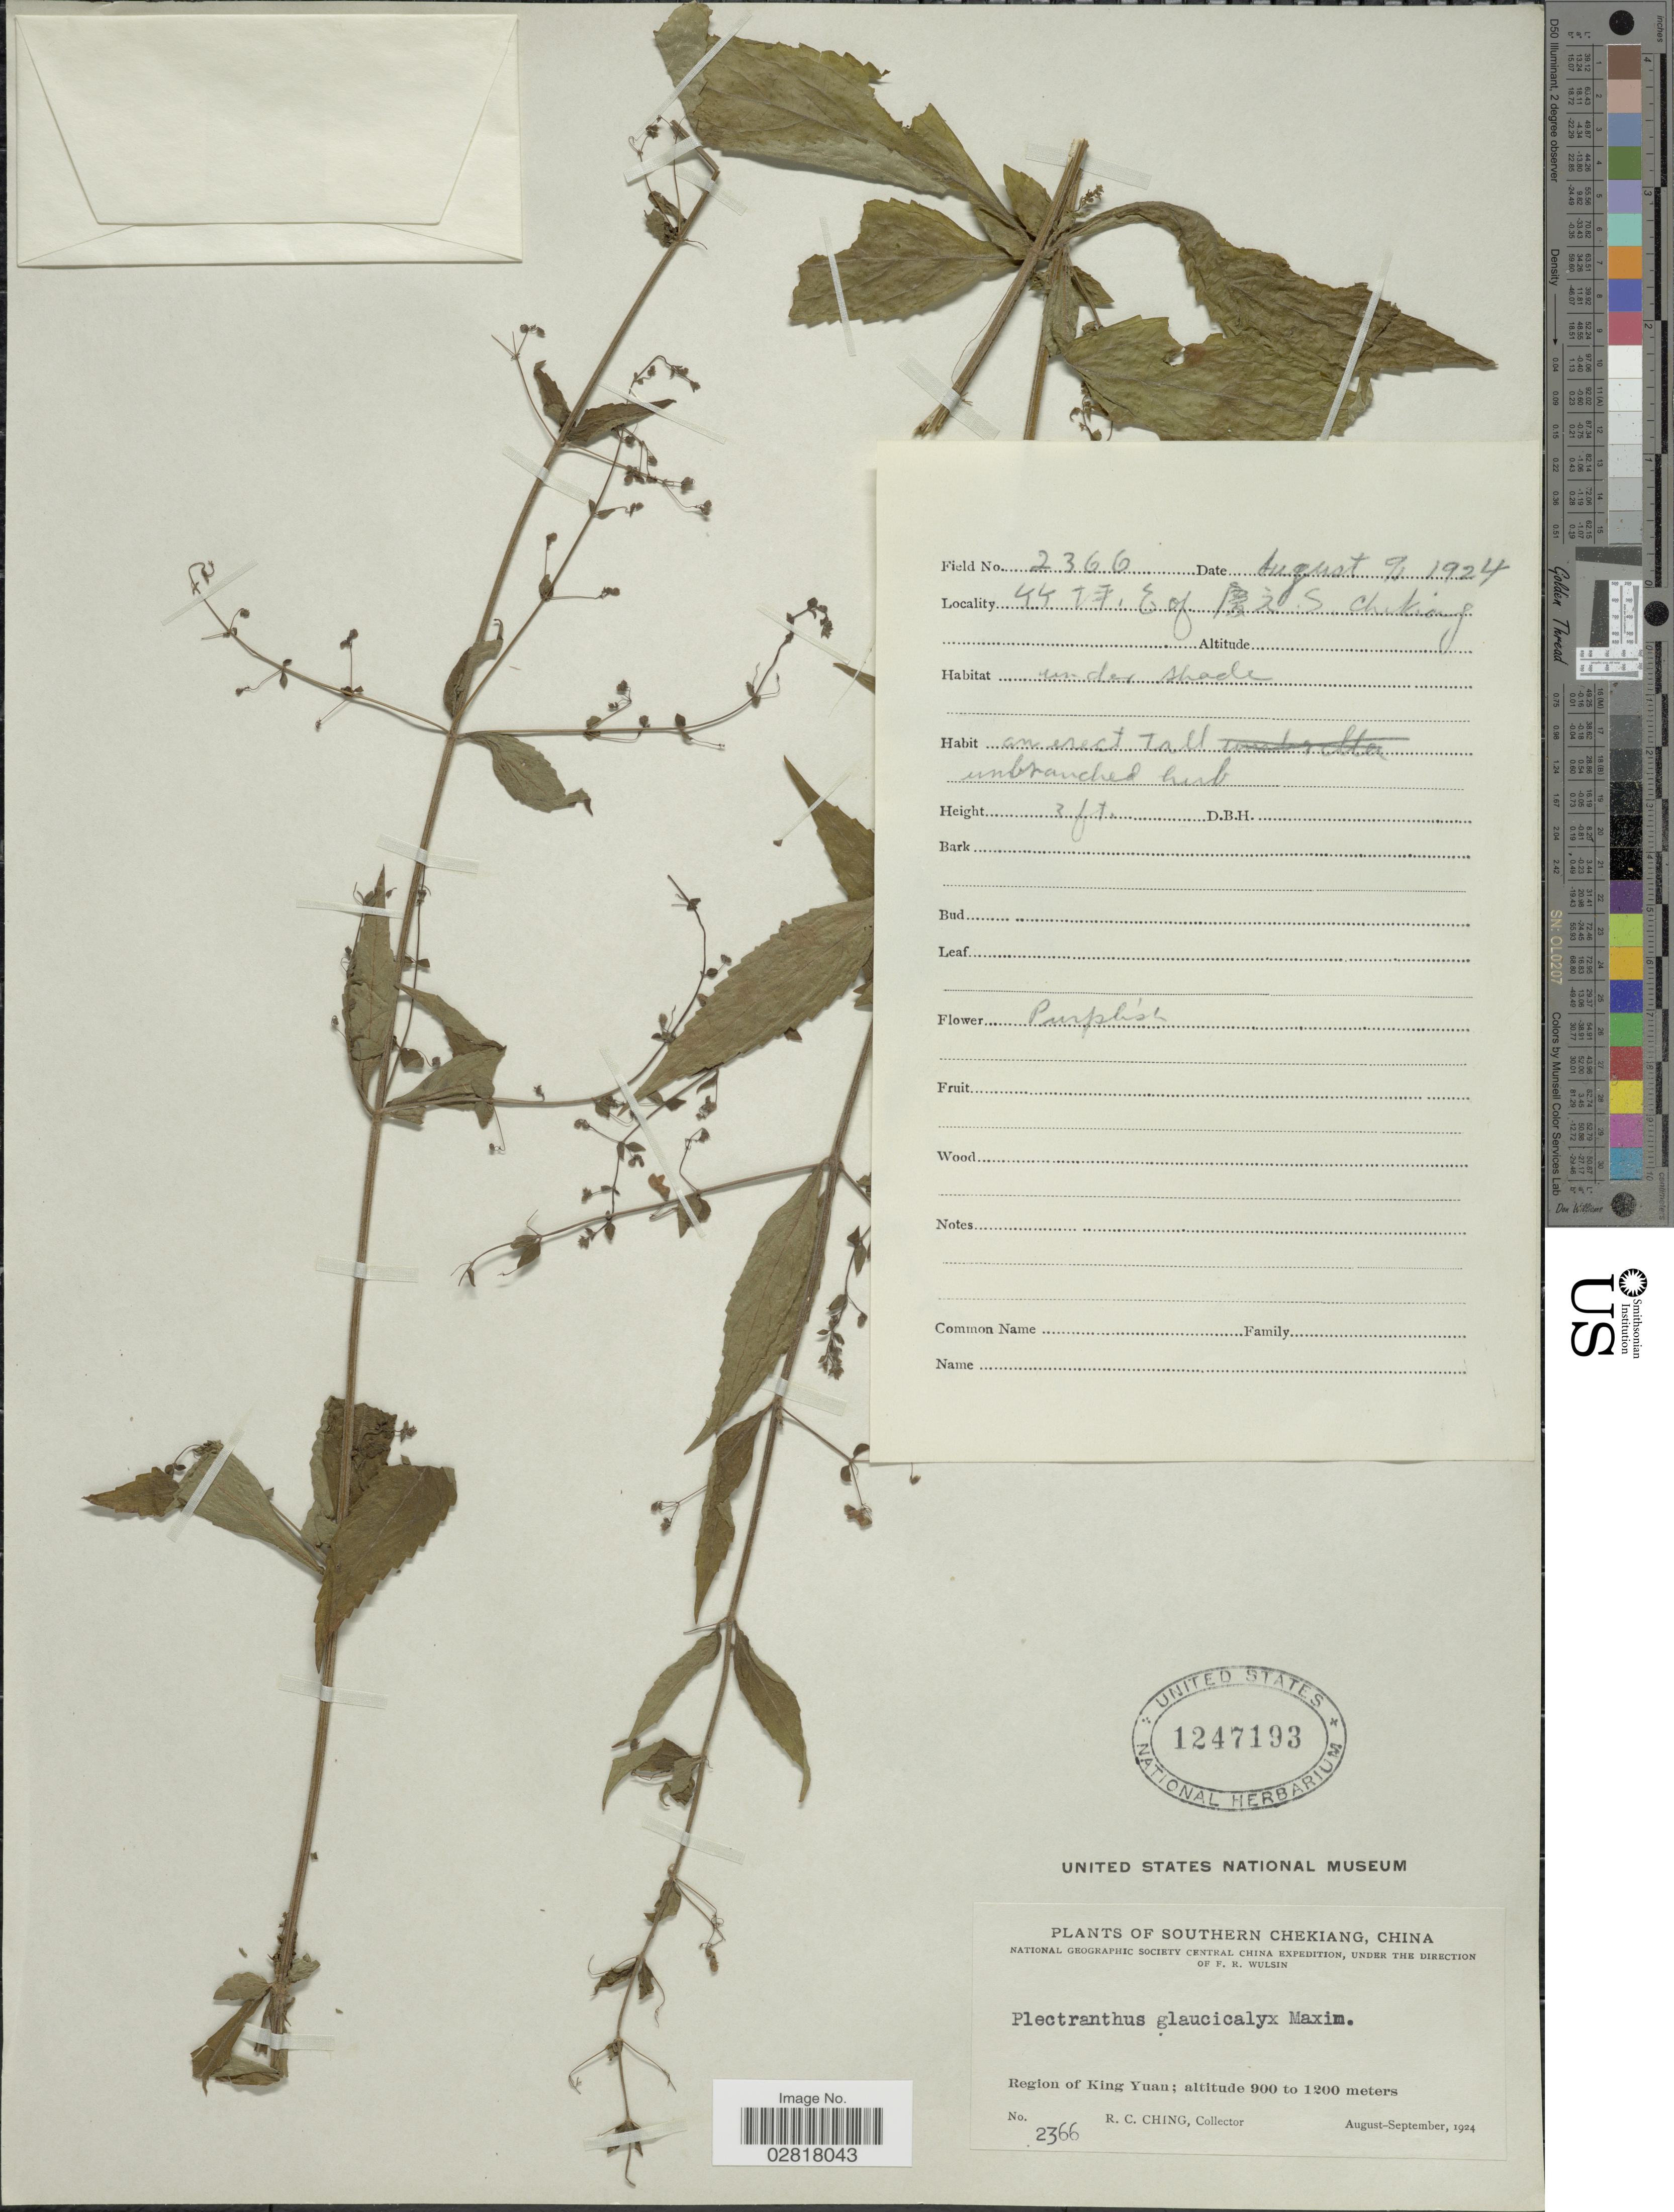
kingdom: Plantae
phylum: Tracheophyta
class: Magnoliopsida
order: Lamiales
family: Lamiaceae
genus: Plectranthus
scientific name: Plectranthus glaucocalyx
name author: Maxim.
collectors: R. C. Ching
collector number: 2366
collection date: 1924-08-09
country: China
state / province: Zhejiang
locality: Southern Chekiang, Region of King Yuan, E. of X.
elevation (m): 900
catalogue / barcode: US 1247193